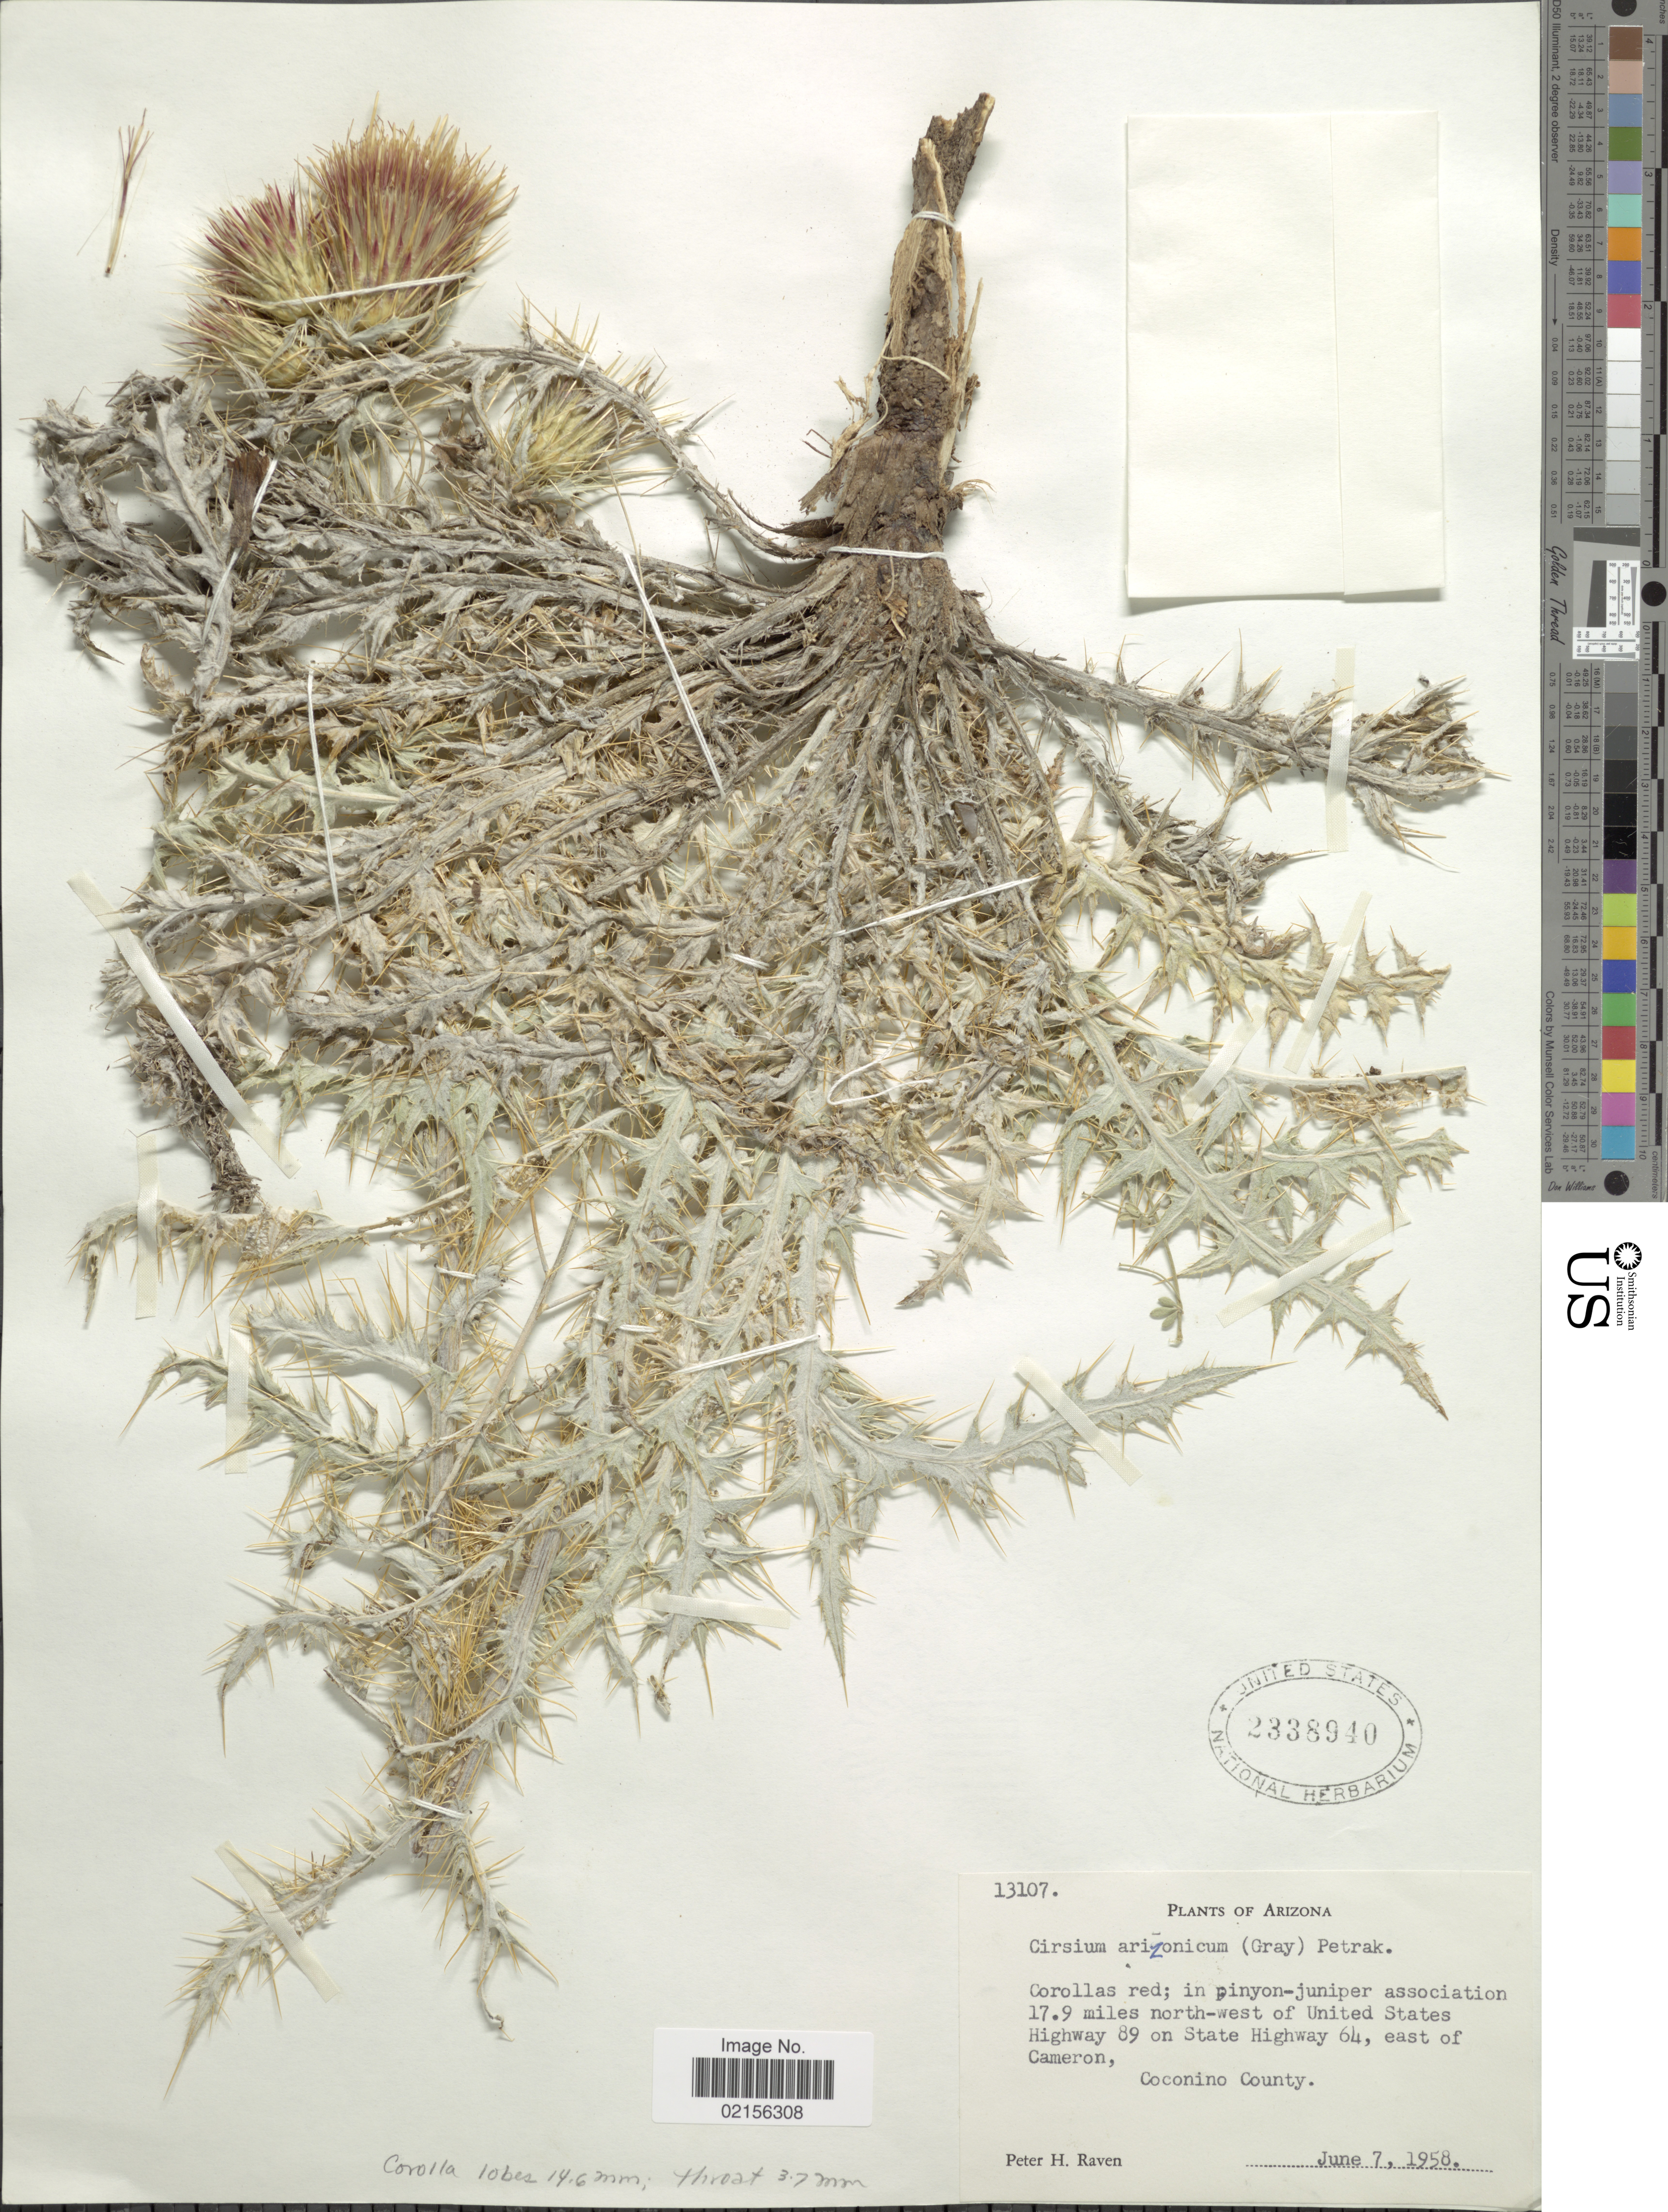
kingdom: Plantae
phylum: Tracheophyta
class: Magnoliopsida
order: Asterales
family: Asteraceae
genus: Cirsium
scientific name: Cirsium arizonicum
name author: (A. Gray) Petr.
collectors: P. Raven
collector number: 13107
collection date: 1958-06-07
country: United States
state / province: Arizona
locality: In pinyon-juniper association 17.9 miles north-west of United States Highway 89 on State Highway 64, east of Cameron, Coconino County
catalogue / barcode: US 2338940